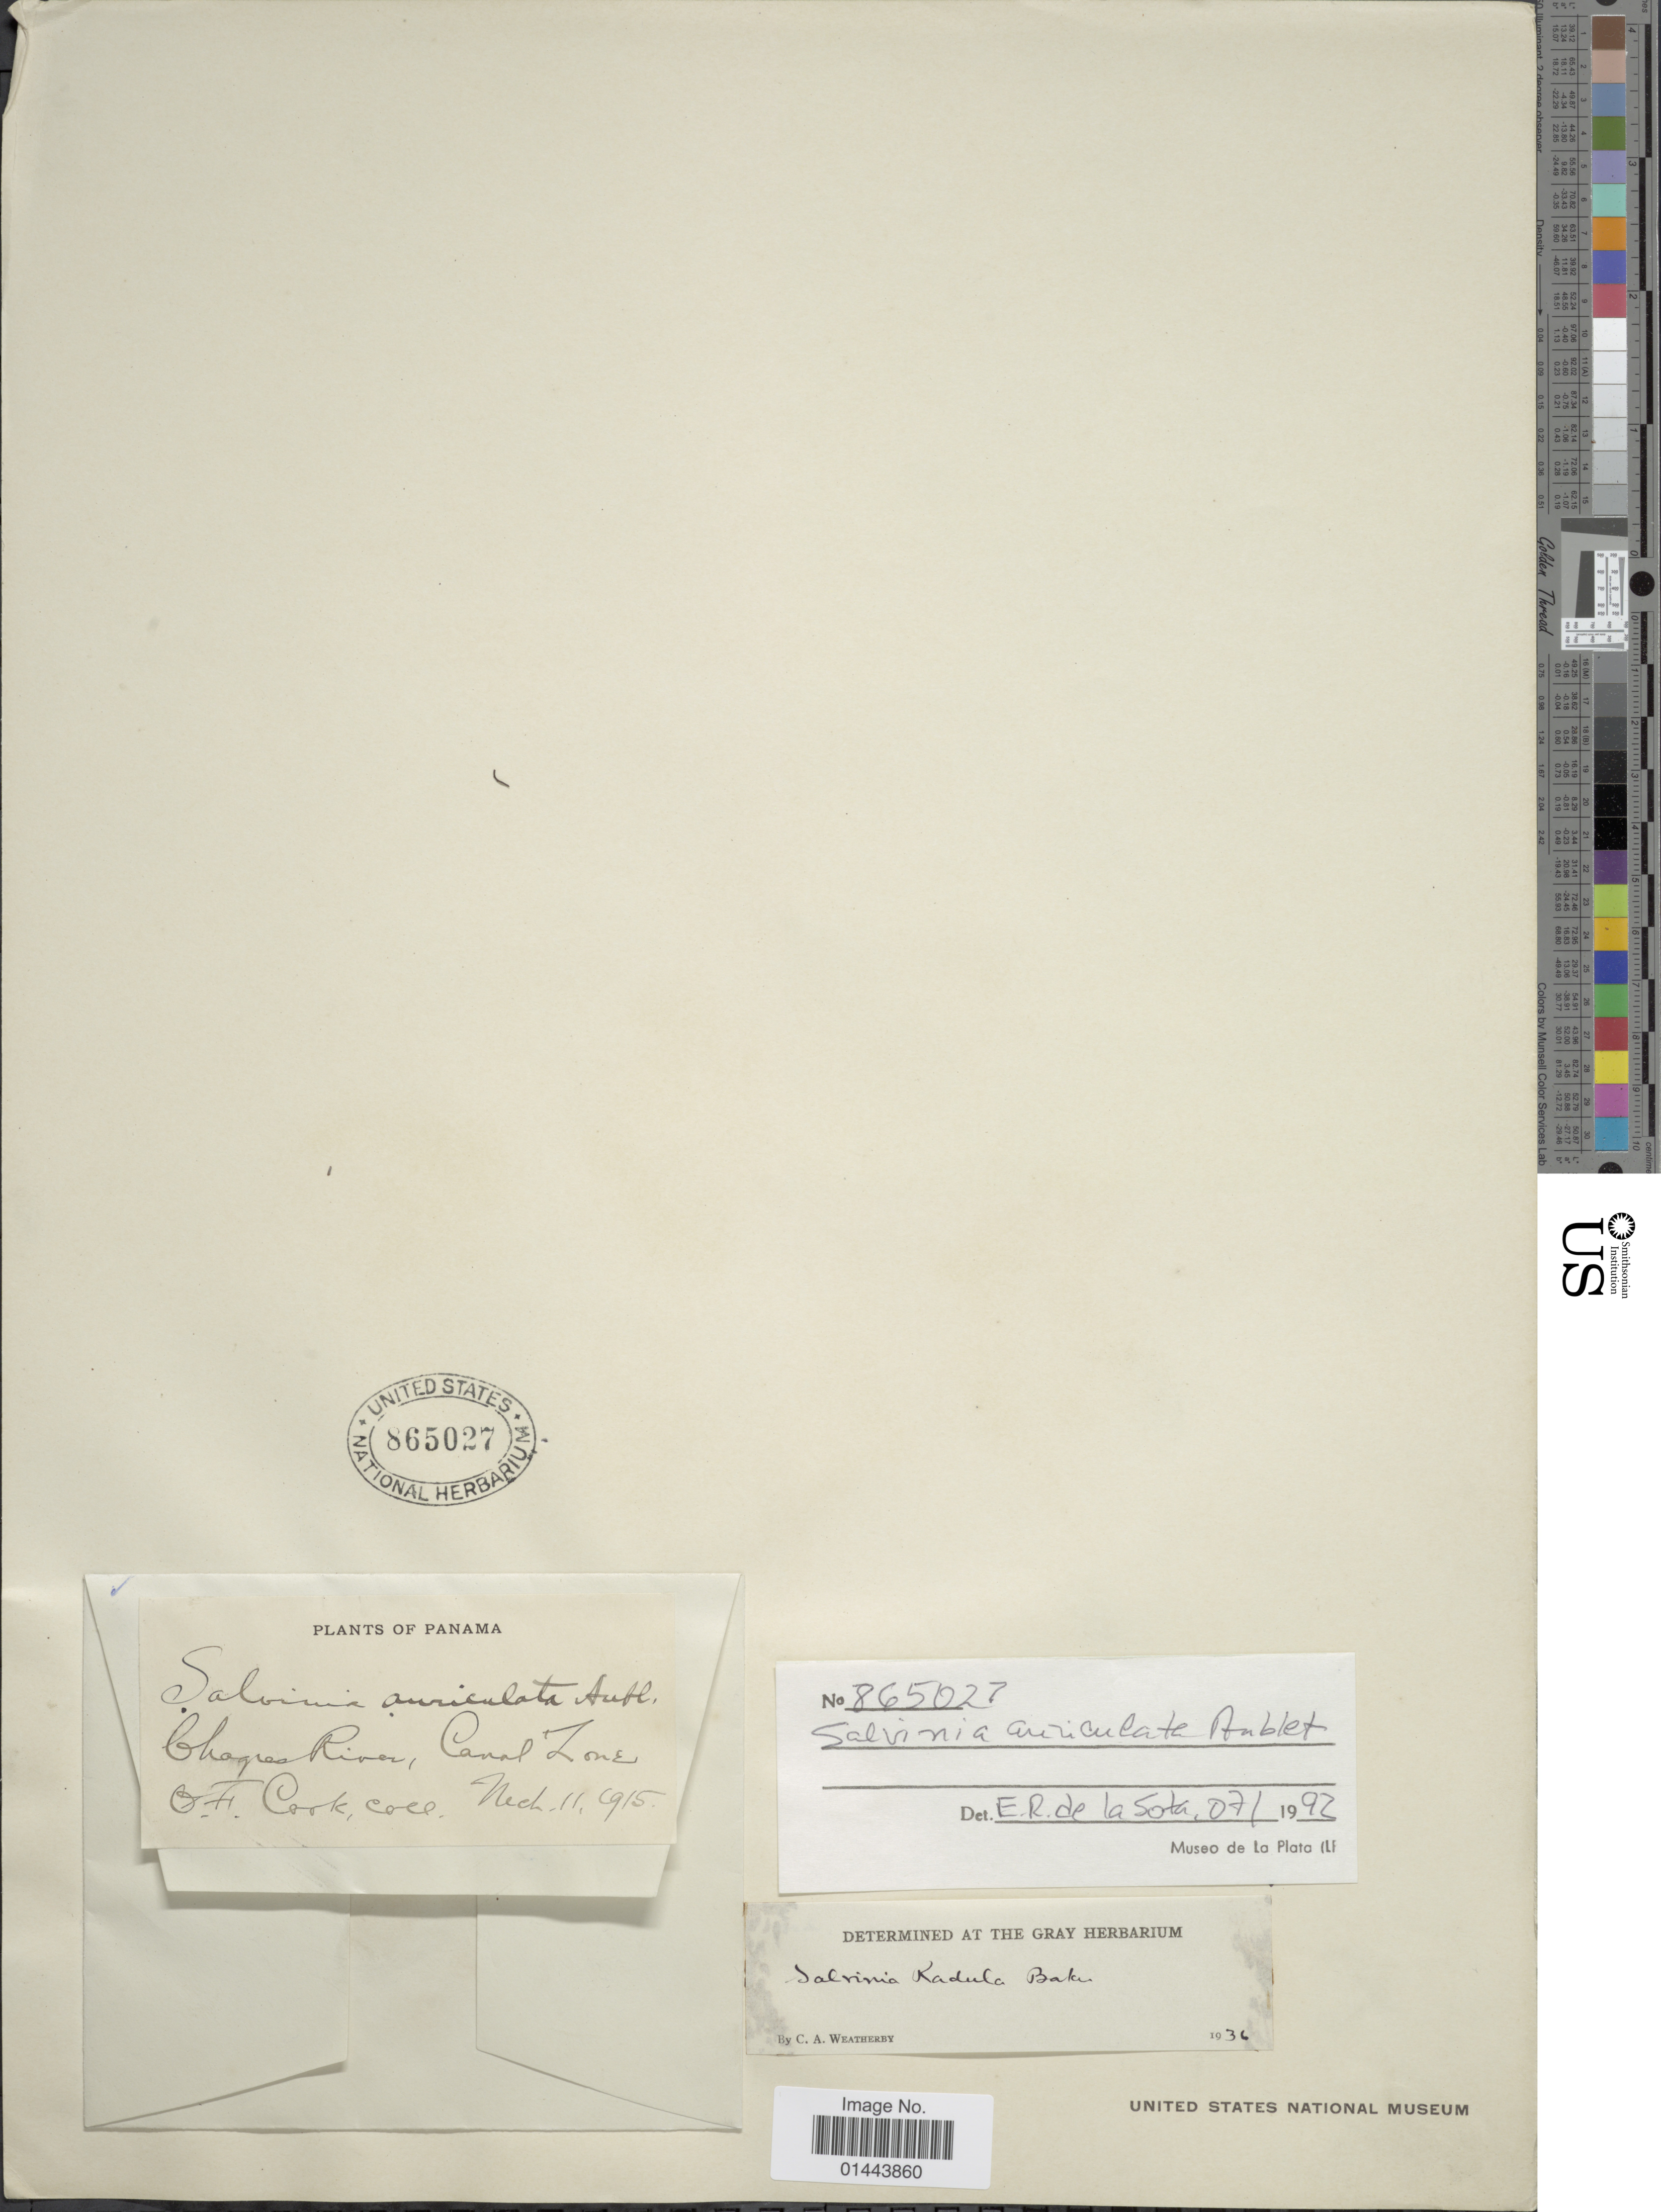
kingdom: Plantae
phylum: Tracheophyta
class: Polypodiopsida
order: Salviniales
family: Salviniaceae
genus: Salvinia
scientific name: Salvinia auriculata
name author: Aubl.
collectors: O. F. Cook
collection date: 1915-03-11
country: Panama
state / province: Colón / Panamá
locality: Chagres River, Canal Zone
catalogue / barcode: US 865027